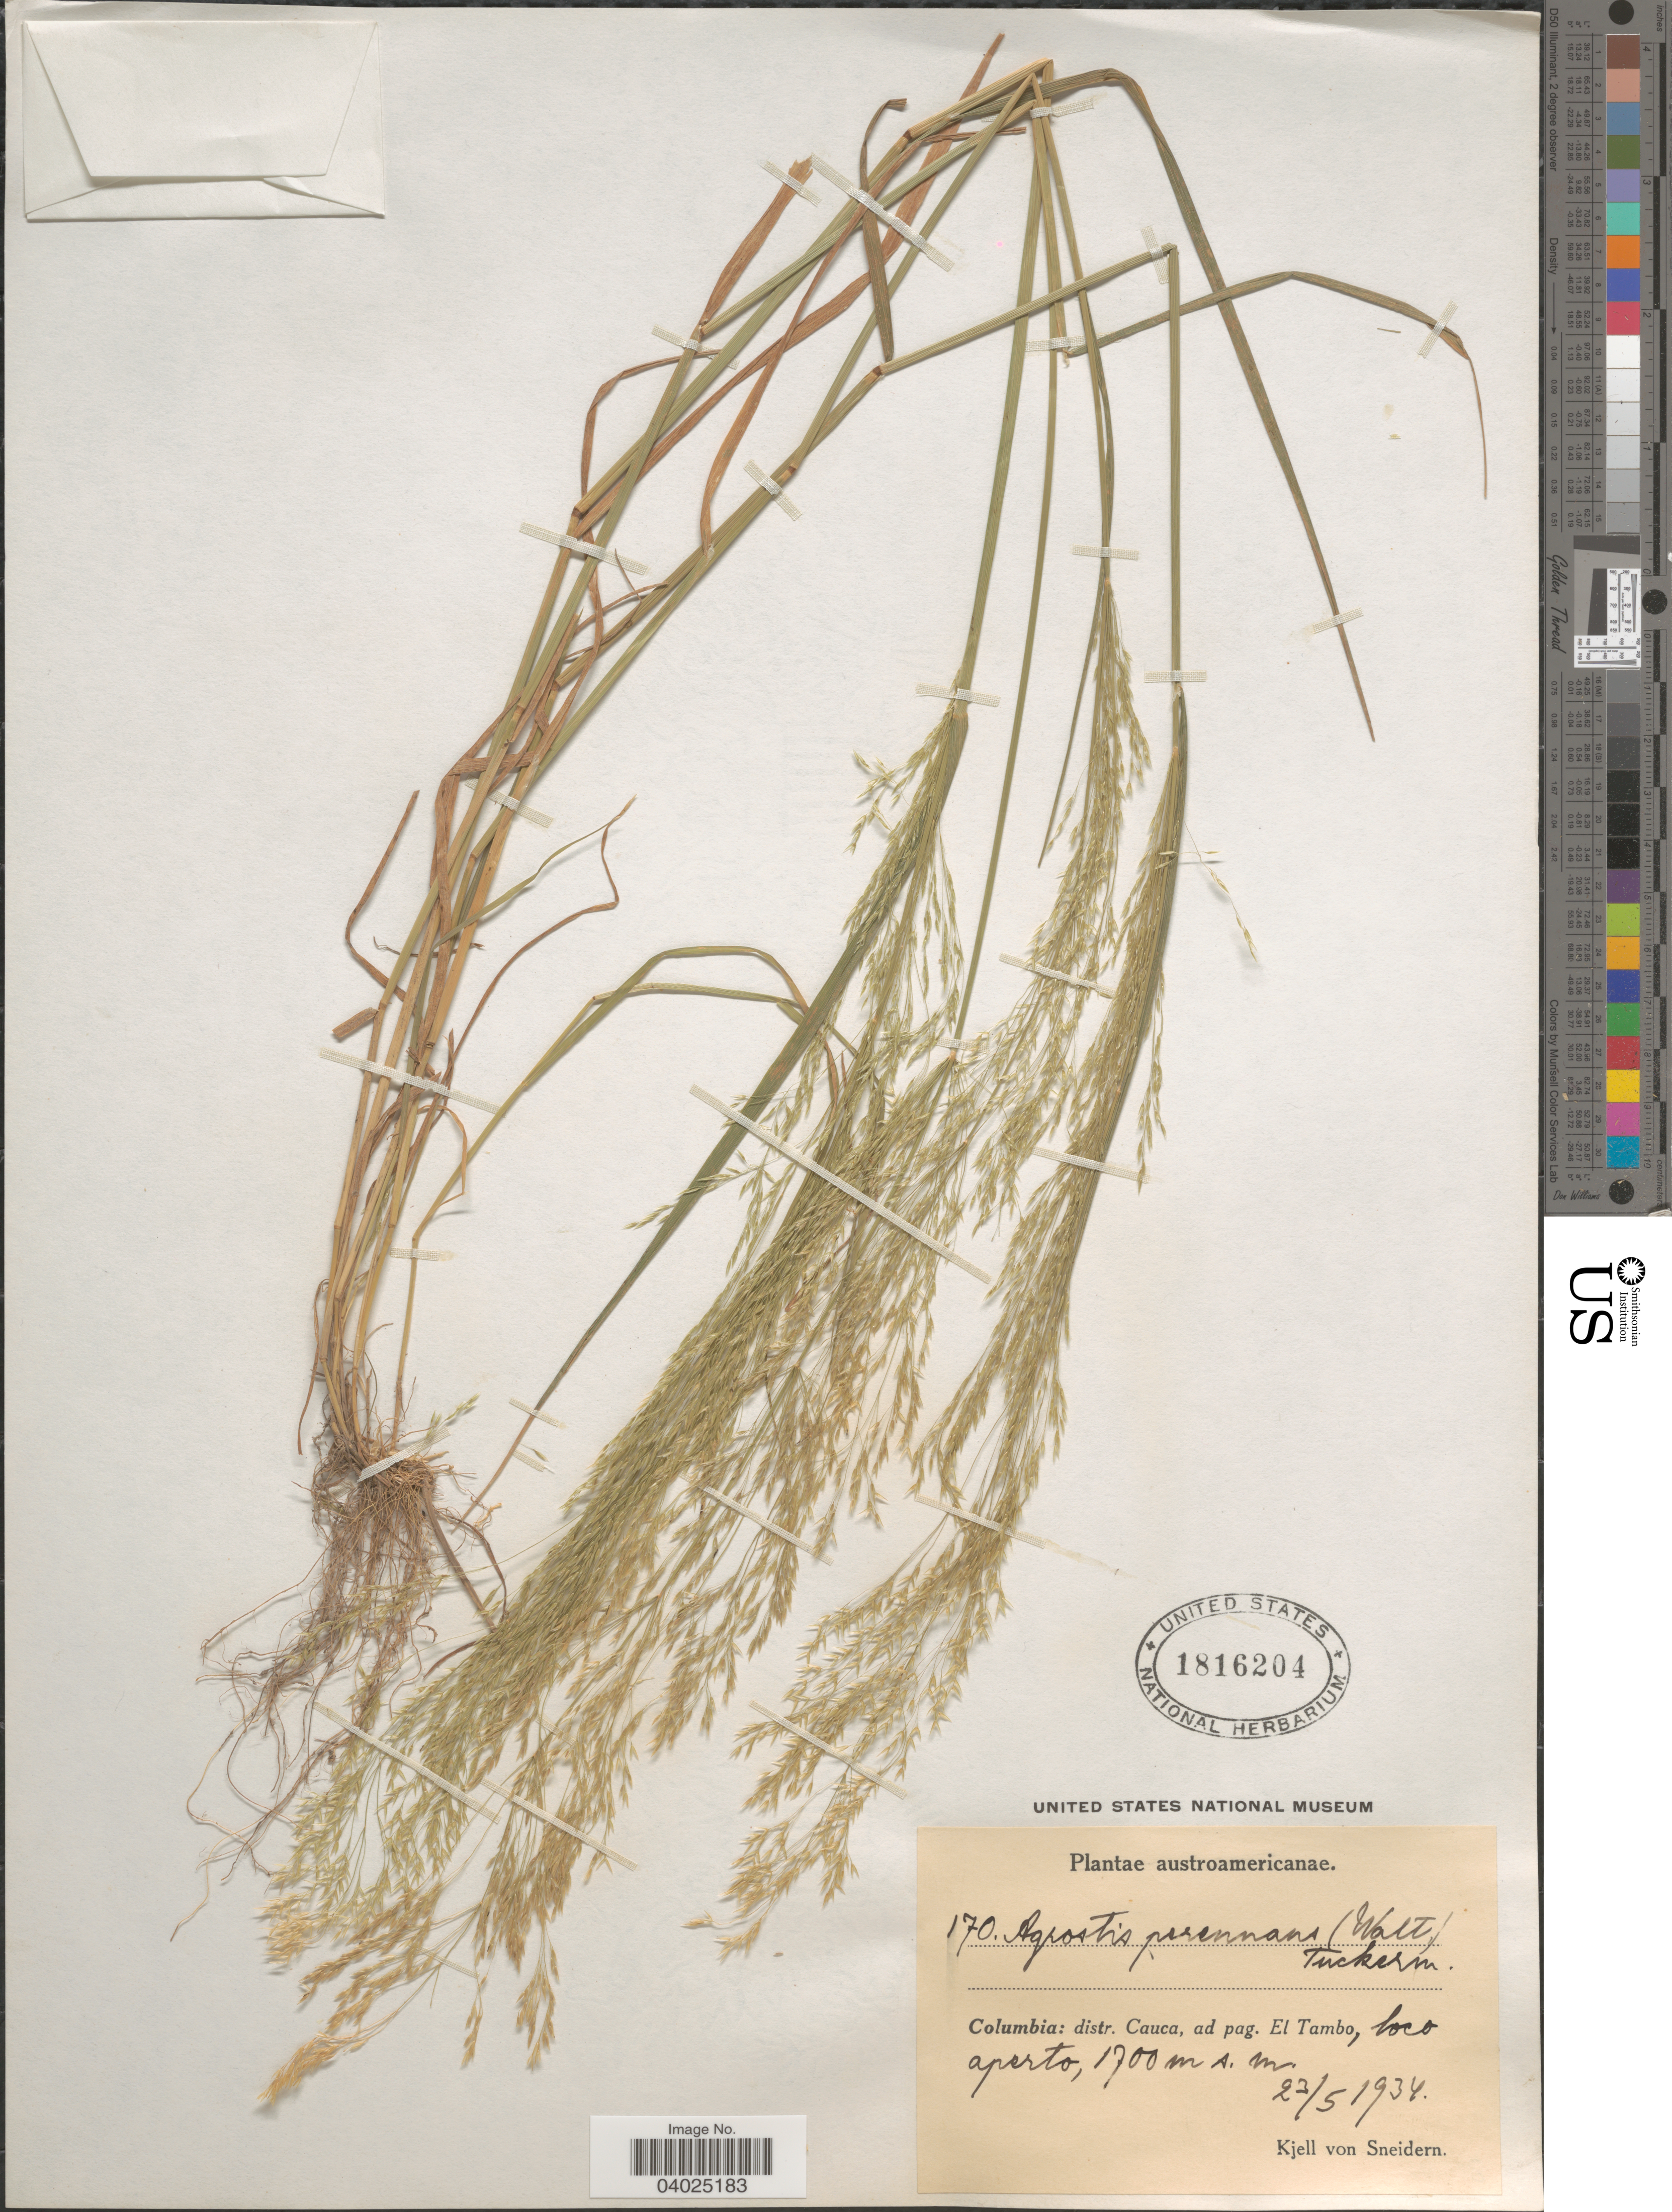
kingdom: Plantae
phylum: Tracheophyta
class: Liliopsida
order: Poales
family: Poaceae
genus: Agrostis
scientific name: Agrostis sp.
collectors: K. von Sneidern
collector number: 170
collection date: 1934-05-23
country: Colombia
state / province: Cauca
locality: Austroamericanae. Distr. Cauca, ad pag. El Tambo, loco aperto.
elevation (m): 1700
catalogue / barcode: US 1816204